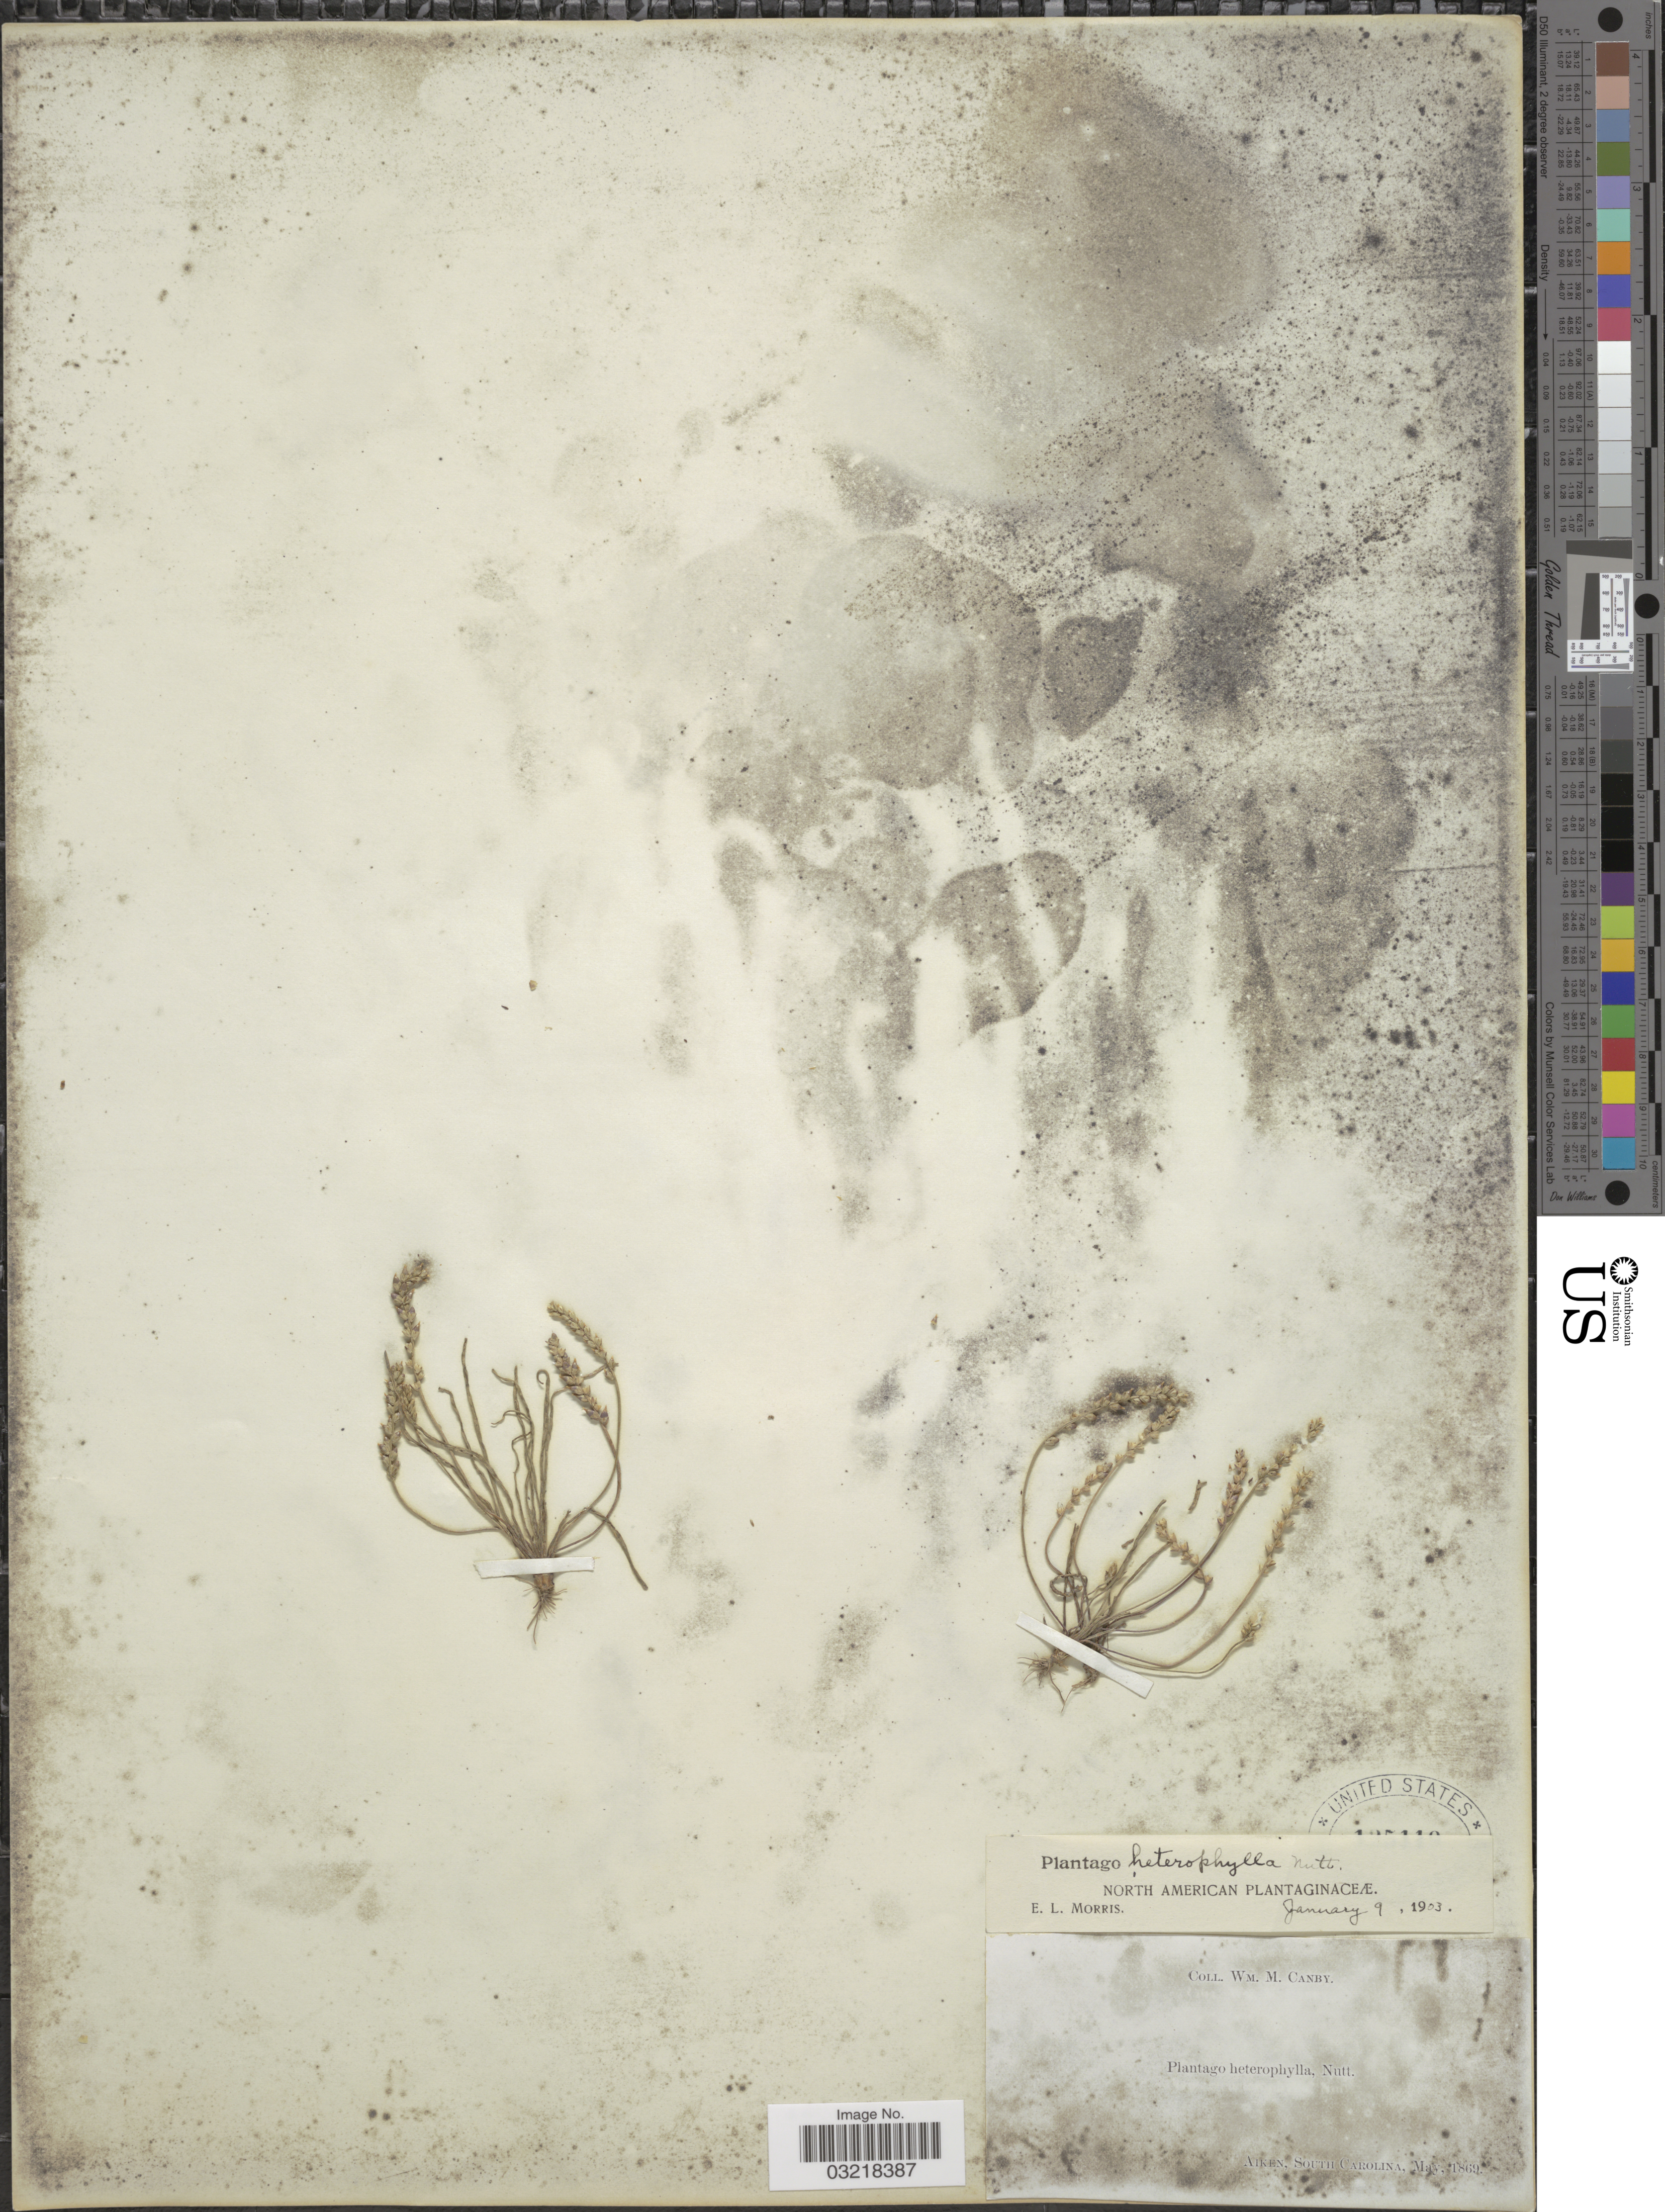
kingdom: Plantae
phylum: Tracheophyta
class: Magnoliopsida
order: Lamiales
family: Plantaginaceae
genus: Plantago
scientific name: Plantago heterophylla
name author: Nutt.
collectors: W. M. Canby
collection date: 1869-05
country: United States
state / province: South Carolina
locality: Aiken.